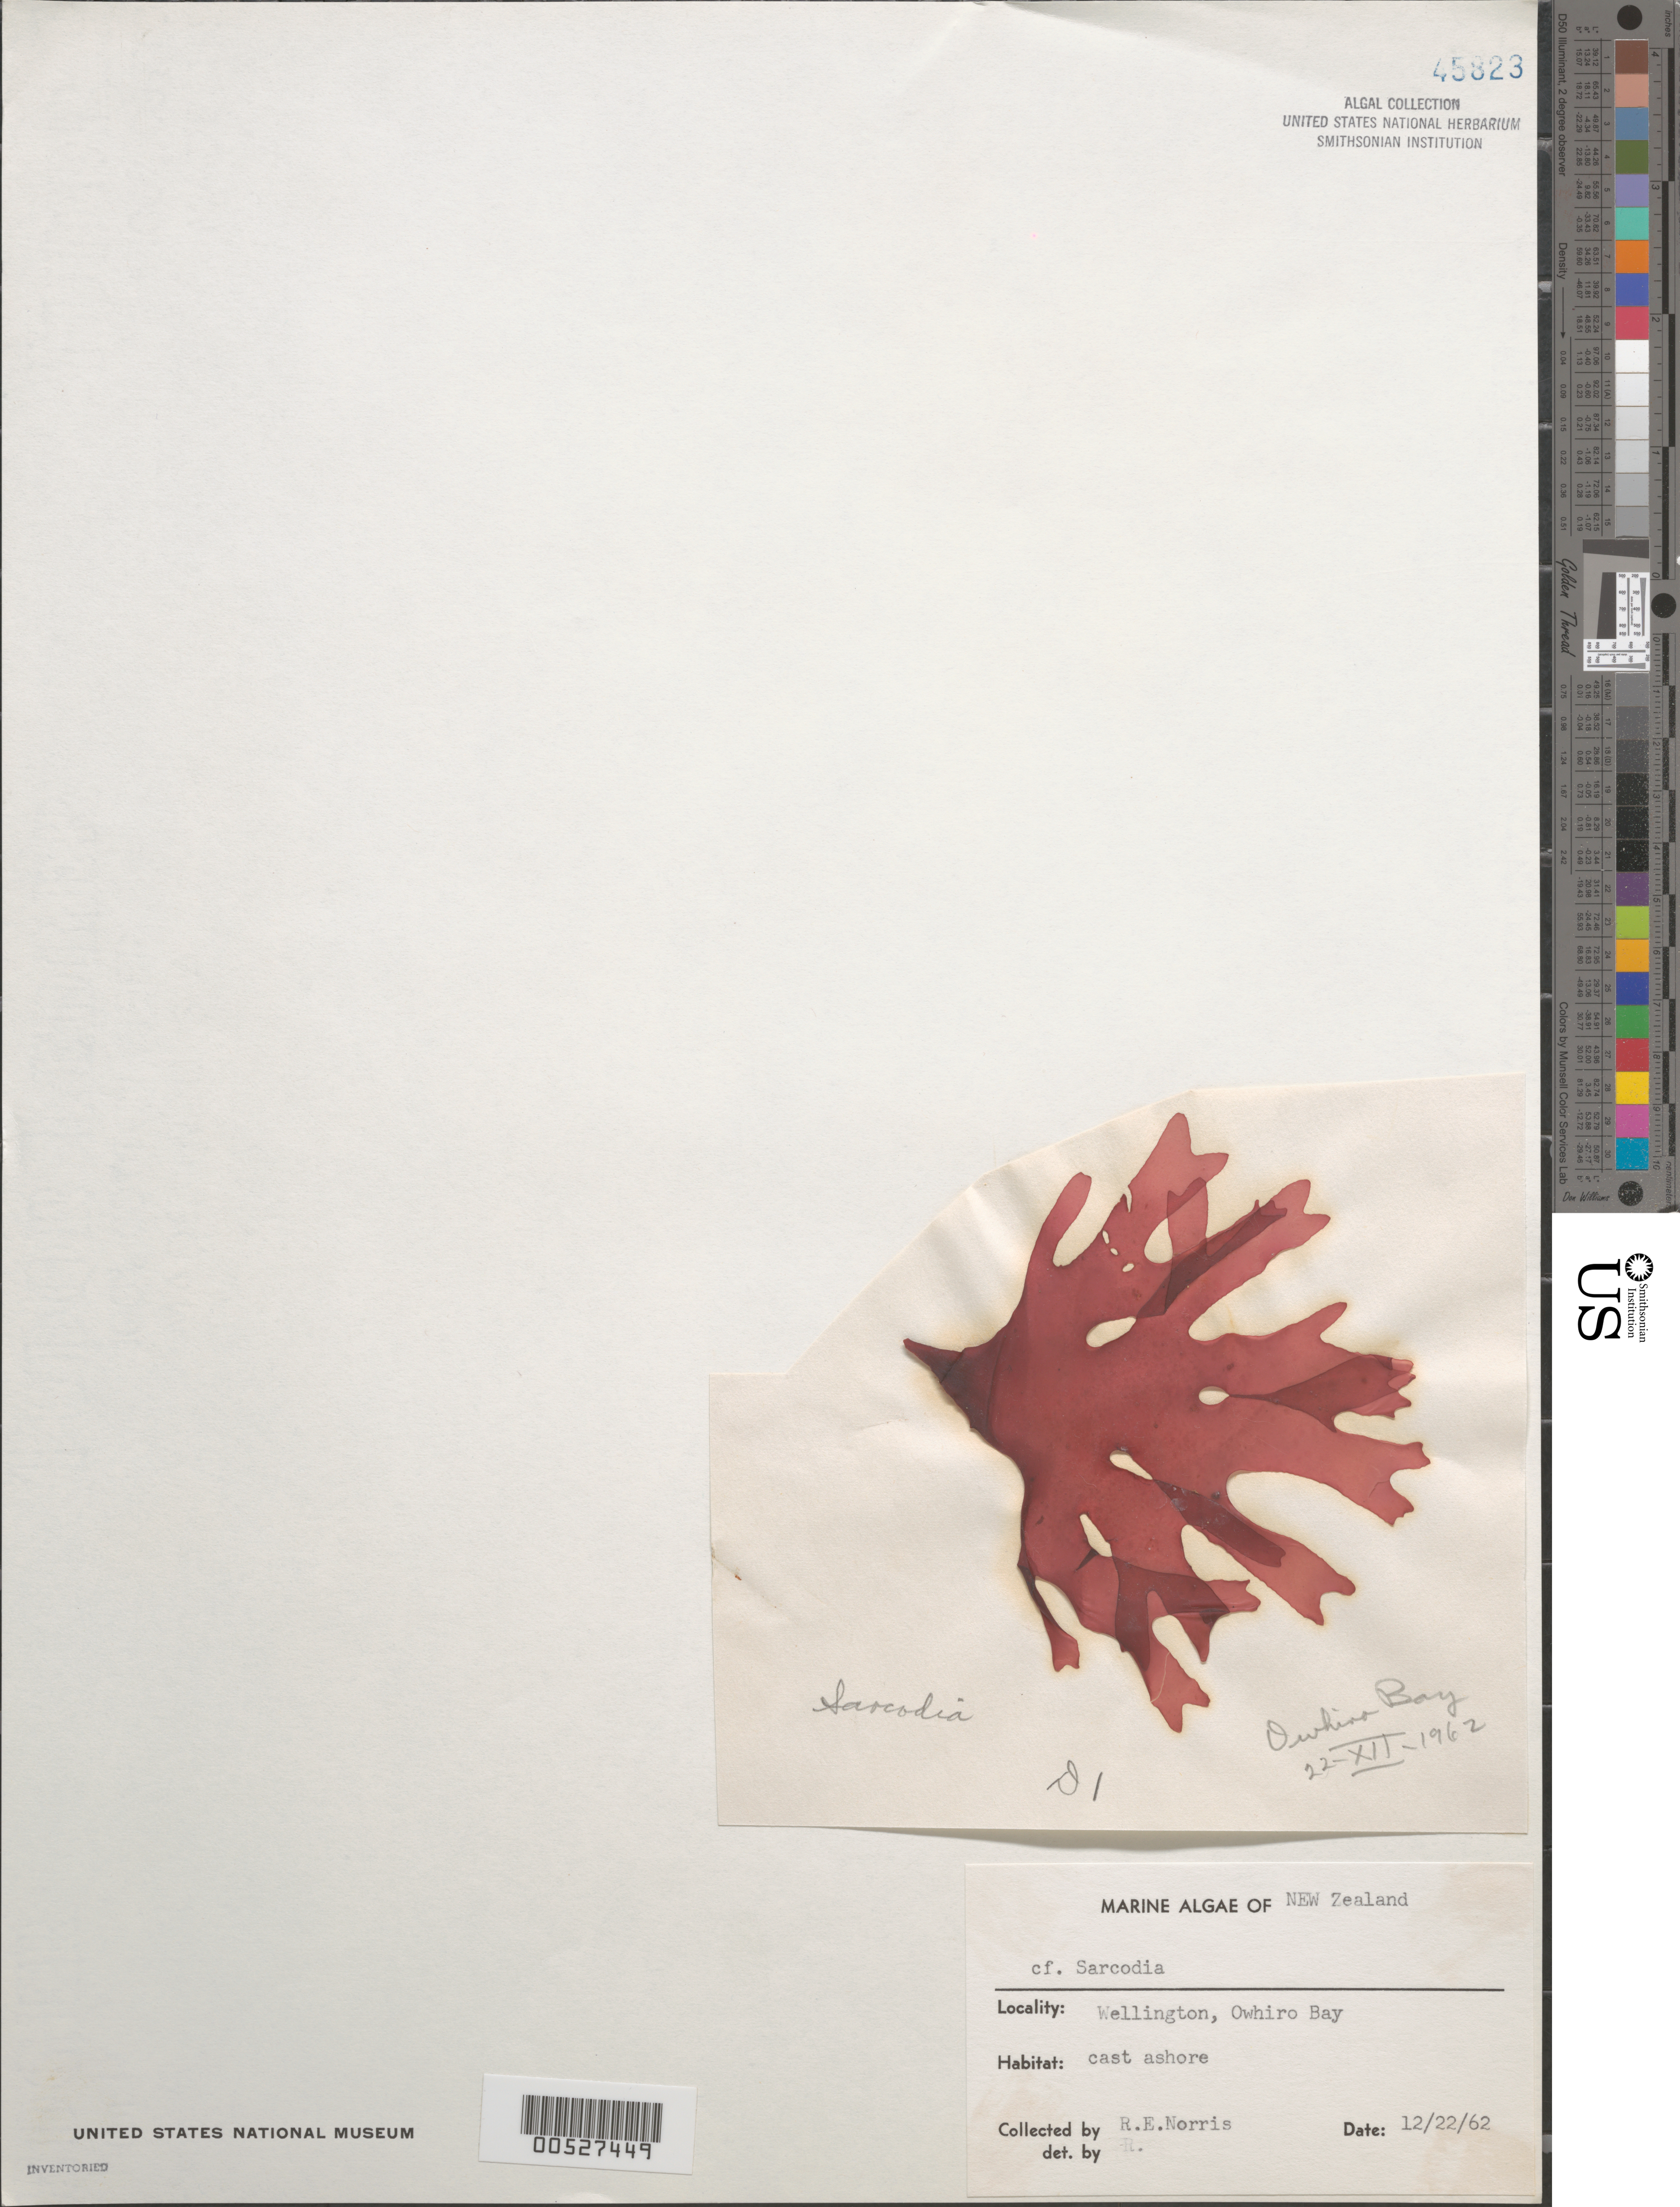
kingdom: Plantae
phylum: Rhodophyta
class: Florideophyceae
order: Gigartinales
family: Sarcodiaceae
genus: Sarcodia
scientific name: Sarcodia sp.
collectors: R. E. Norris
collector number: D1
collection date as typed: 22 Dec 1962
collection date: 1962-12-22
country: New Zealand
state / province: Wellington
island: North Island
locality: Wellington, Owhiro Bay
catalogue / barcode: US 45823